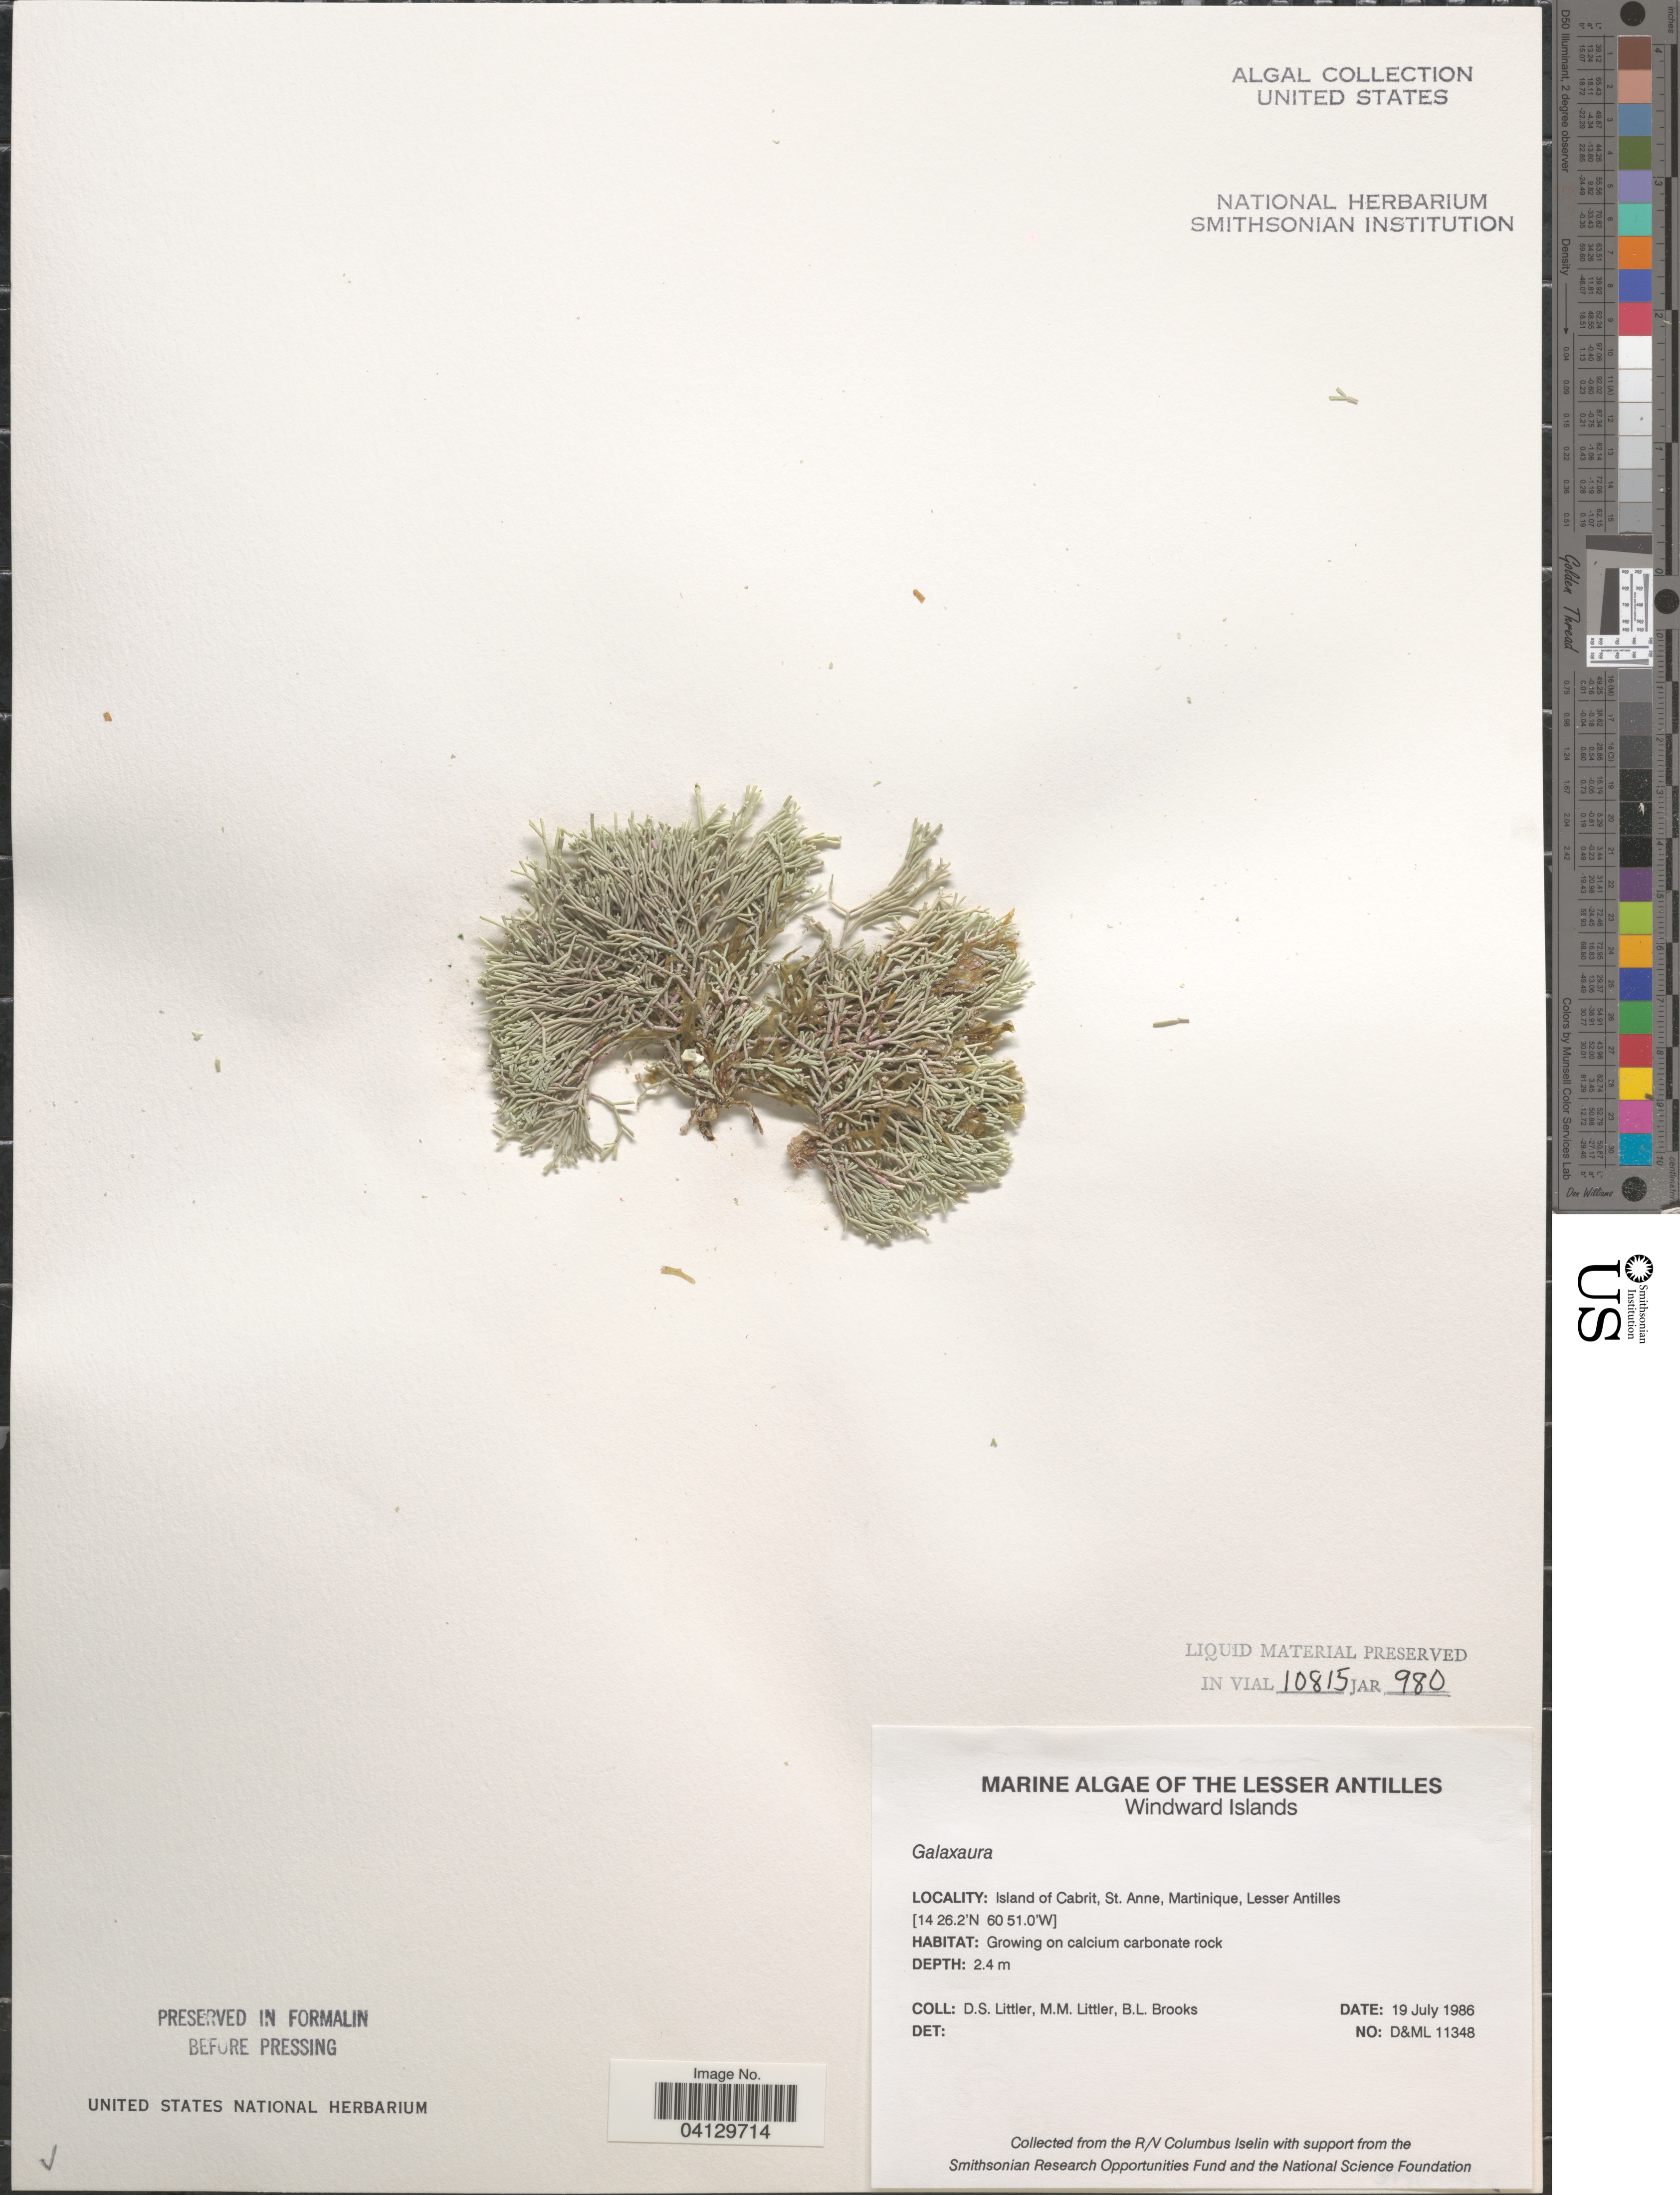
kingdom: Plantae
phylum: Rhodophyta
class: Florideophyceae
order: Nemaliales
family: Galaxauraceae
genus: Galaxaura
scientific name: Galaxaura sp.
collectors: D. S. Littler & B. Brooks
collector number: D&ML11348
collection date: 1986-07-19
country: Martinique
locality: The Lesser Antilles. Windward Islands. Island of Cabrit, St. Anne.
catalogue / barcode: US 328755